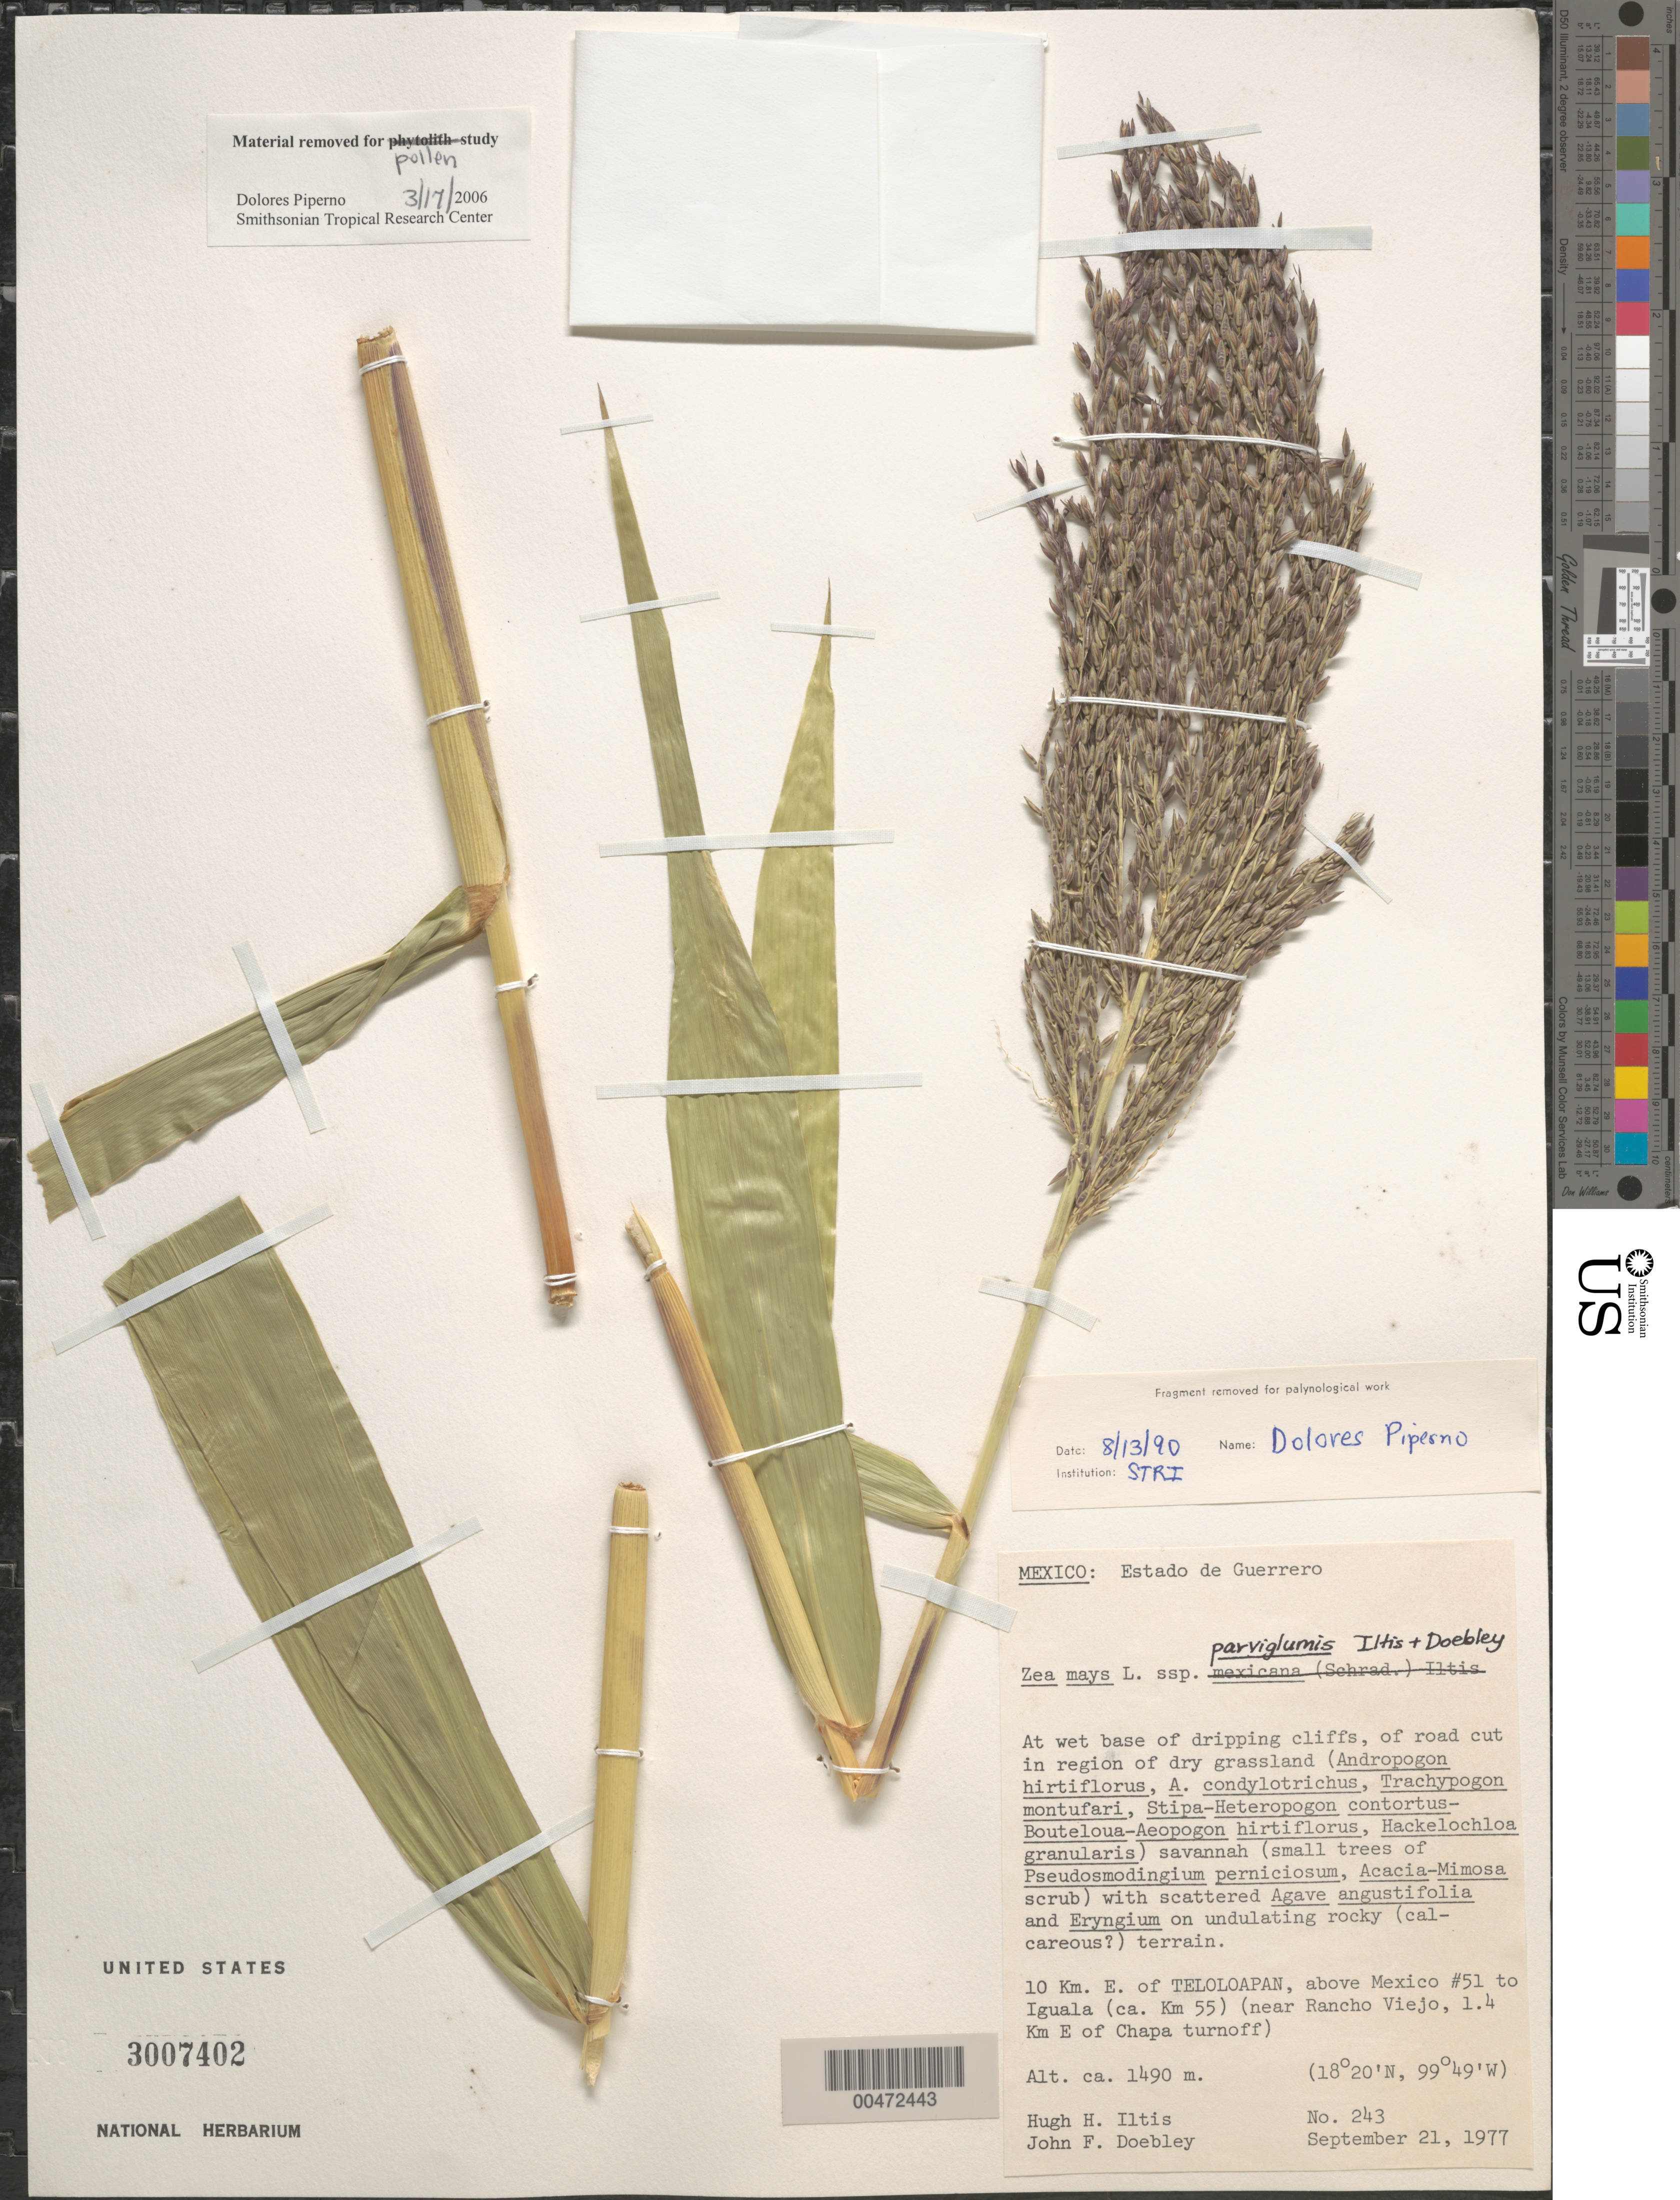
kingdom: Plantae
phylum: Tracheophyta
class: Liliopsida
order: Poales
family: Poaceae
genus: Zea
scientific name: Zea mays subsp. parviglumis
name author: Iltis & Doebley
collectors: H. H. Iltis & J. F. Doebley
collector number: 243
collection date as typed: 21 Sep 1977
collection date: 1977-09-21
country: Mexico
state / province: Guerrero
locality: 10 km E of Telolopan, above Mexico #51 to Iguala (ca. Km 55) (near Rancho Viejo, 1.4 km E of Chapa turnoff)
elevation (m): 1490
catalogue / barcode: US 3007402